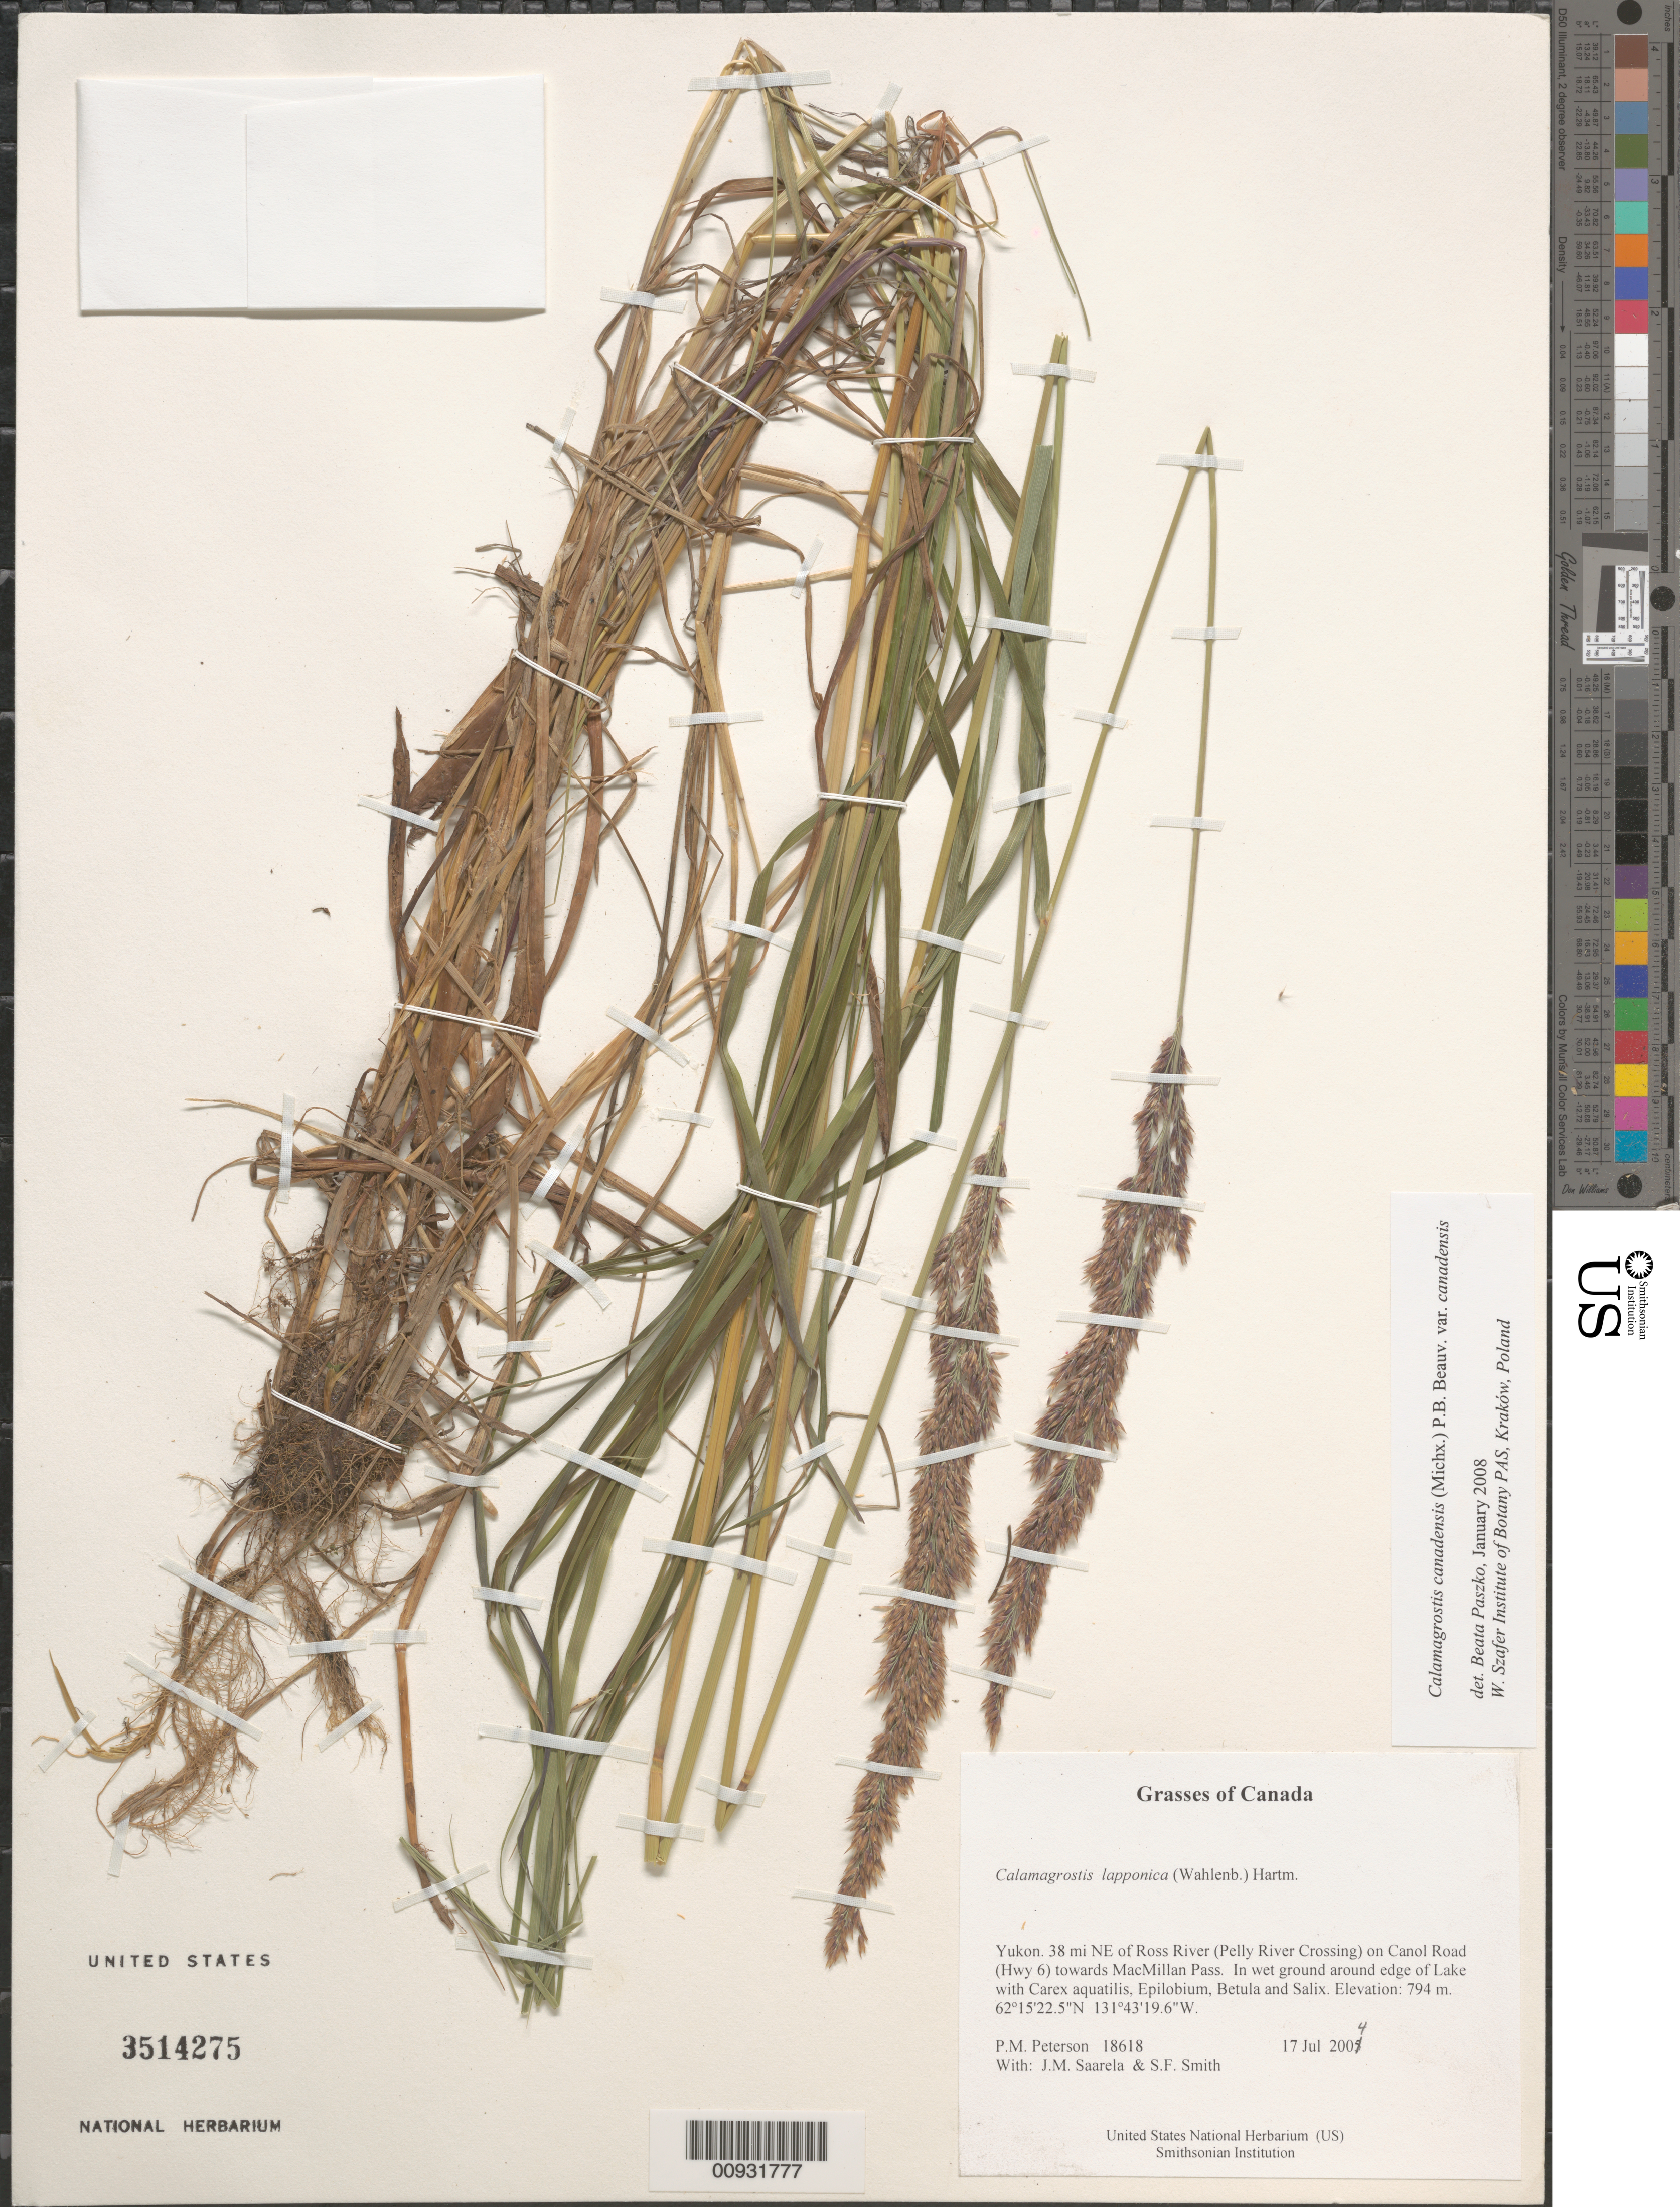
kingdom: Plantae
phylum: Tracheophyta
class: Liliopsida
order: Poales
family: Poaceae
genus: Calamagrostis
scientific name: Calamagrostis canadensis var. canadensis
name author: (Michx.) P. Beauv.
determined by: Paszko, B.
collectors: P. M. Peterson, J. Saarela & S.F. Smith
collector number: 18618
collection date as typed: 17 Jul 2004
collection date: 2004-07-17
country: Canada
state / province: Yukon Territory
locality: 38 mi NE of Ross River (Pelly River Crossing) on Canol Road (Hwy 6) towards MacMillan Pass. In wet ground around edge of Lake with Carex aquatilis, Epilobium, Betula and Salix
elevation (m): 794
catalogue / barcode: US 3514275